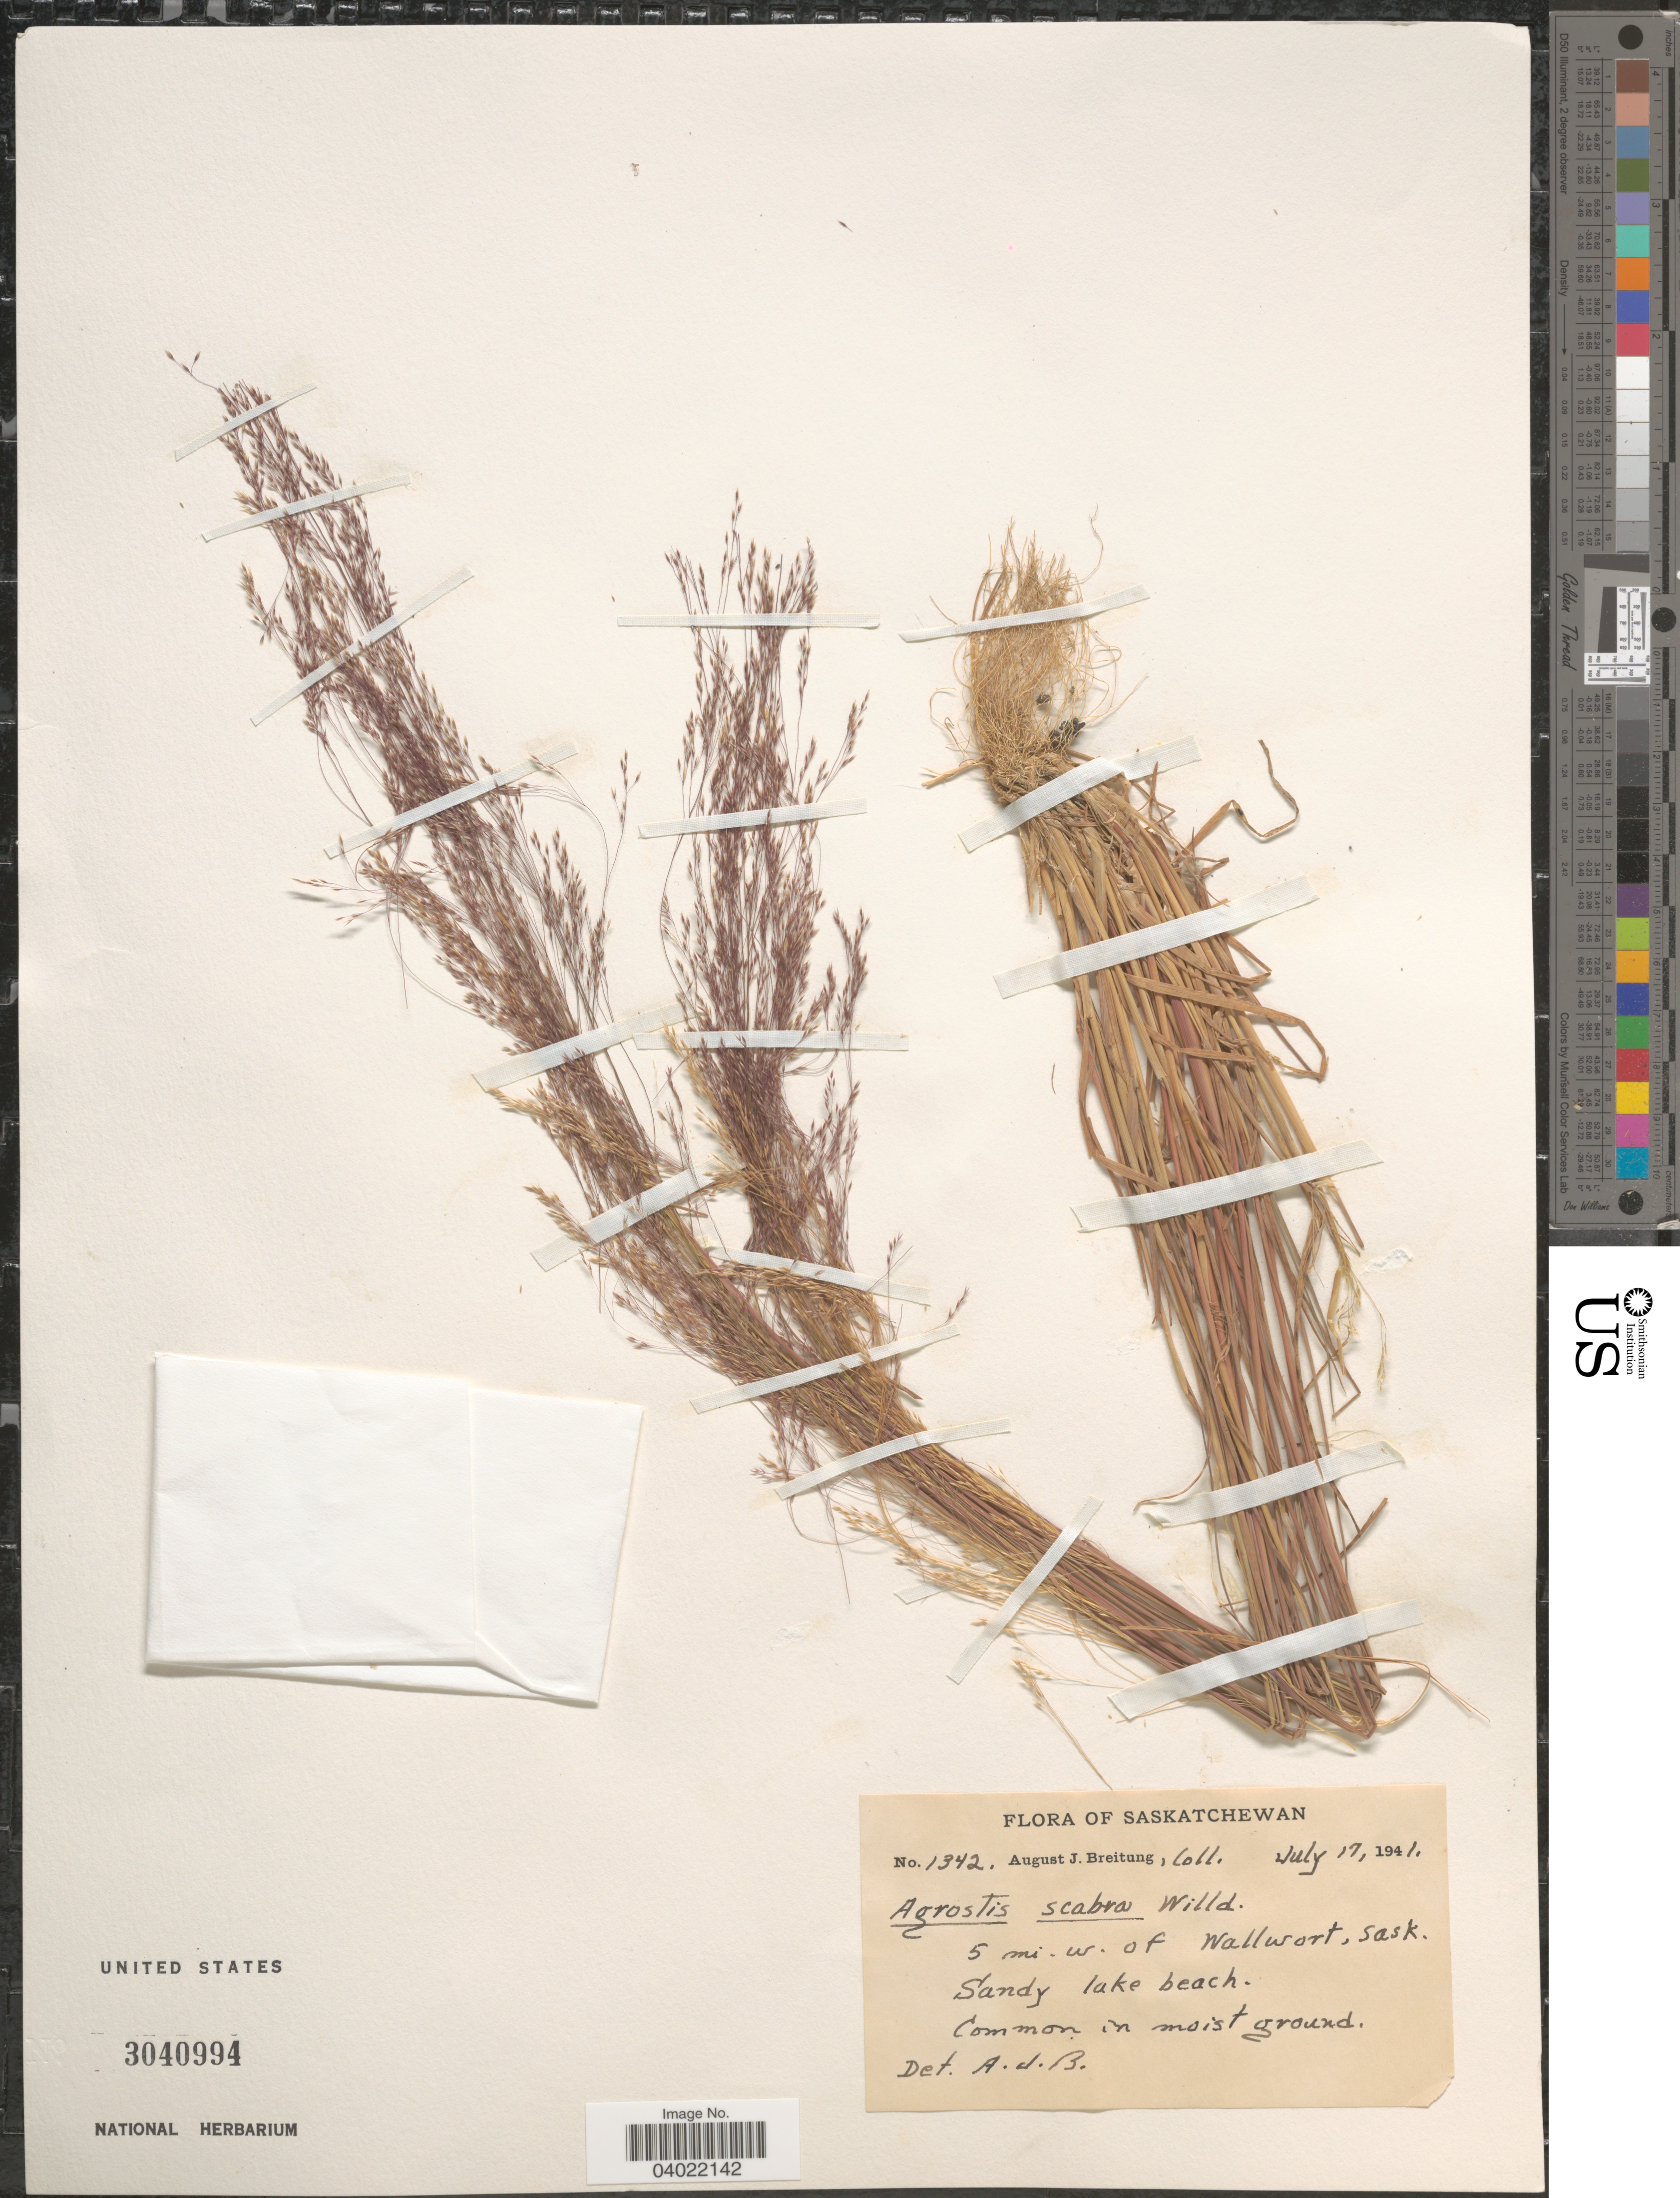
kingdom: Plantae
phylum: Tracheophyta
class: Liliopsida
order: Poales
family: Poaceae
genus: Agrostis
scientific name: Agrostis scabra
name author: Willd.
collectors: A. Breitung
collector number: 1342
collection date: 1941-07-17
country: Canada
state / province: Saskatchewan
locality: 5 mi. w. of Wallwort.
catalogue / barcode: US 3040994